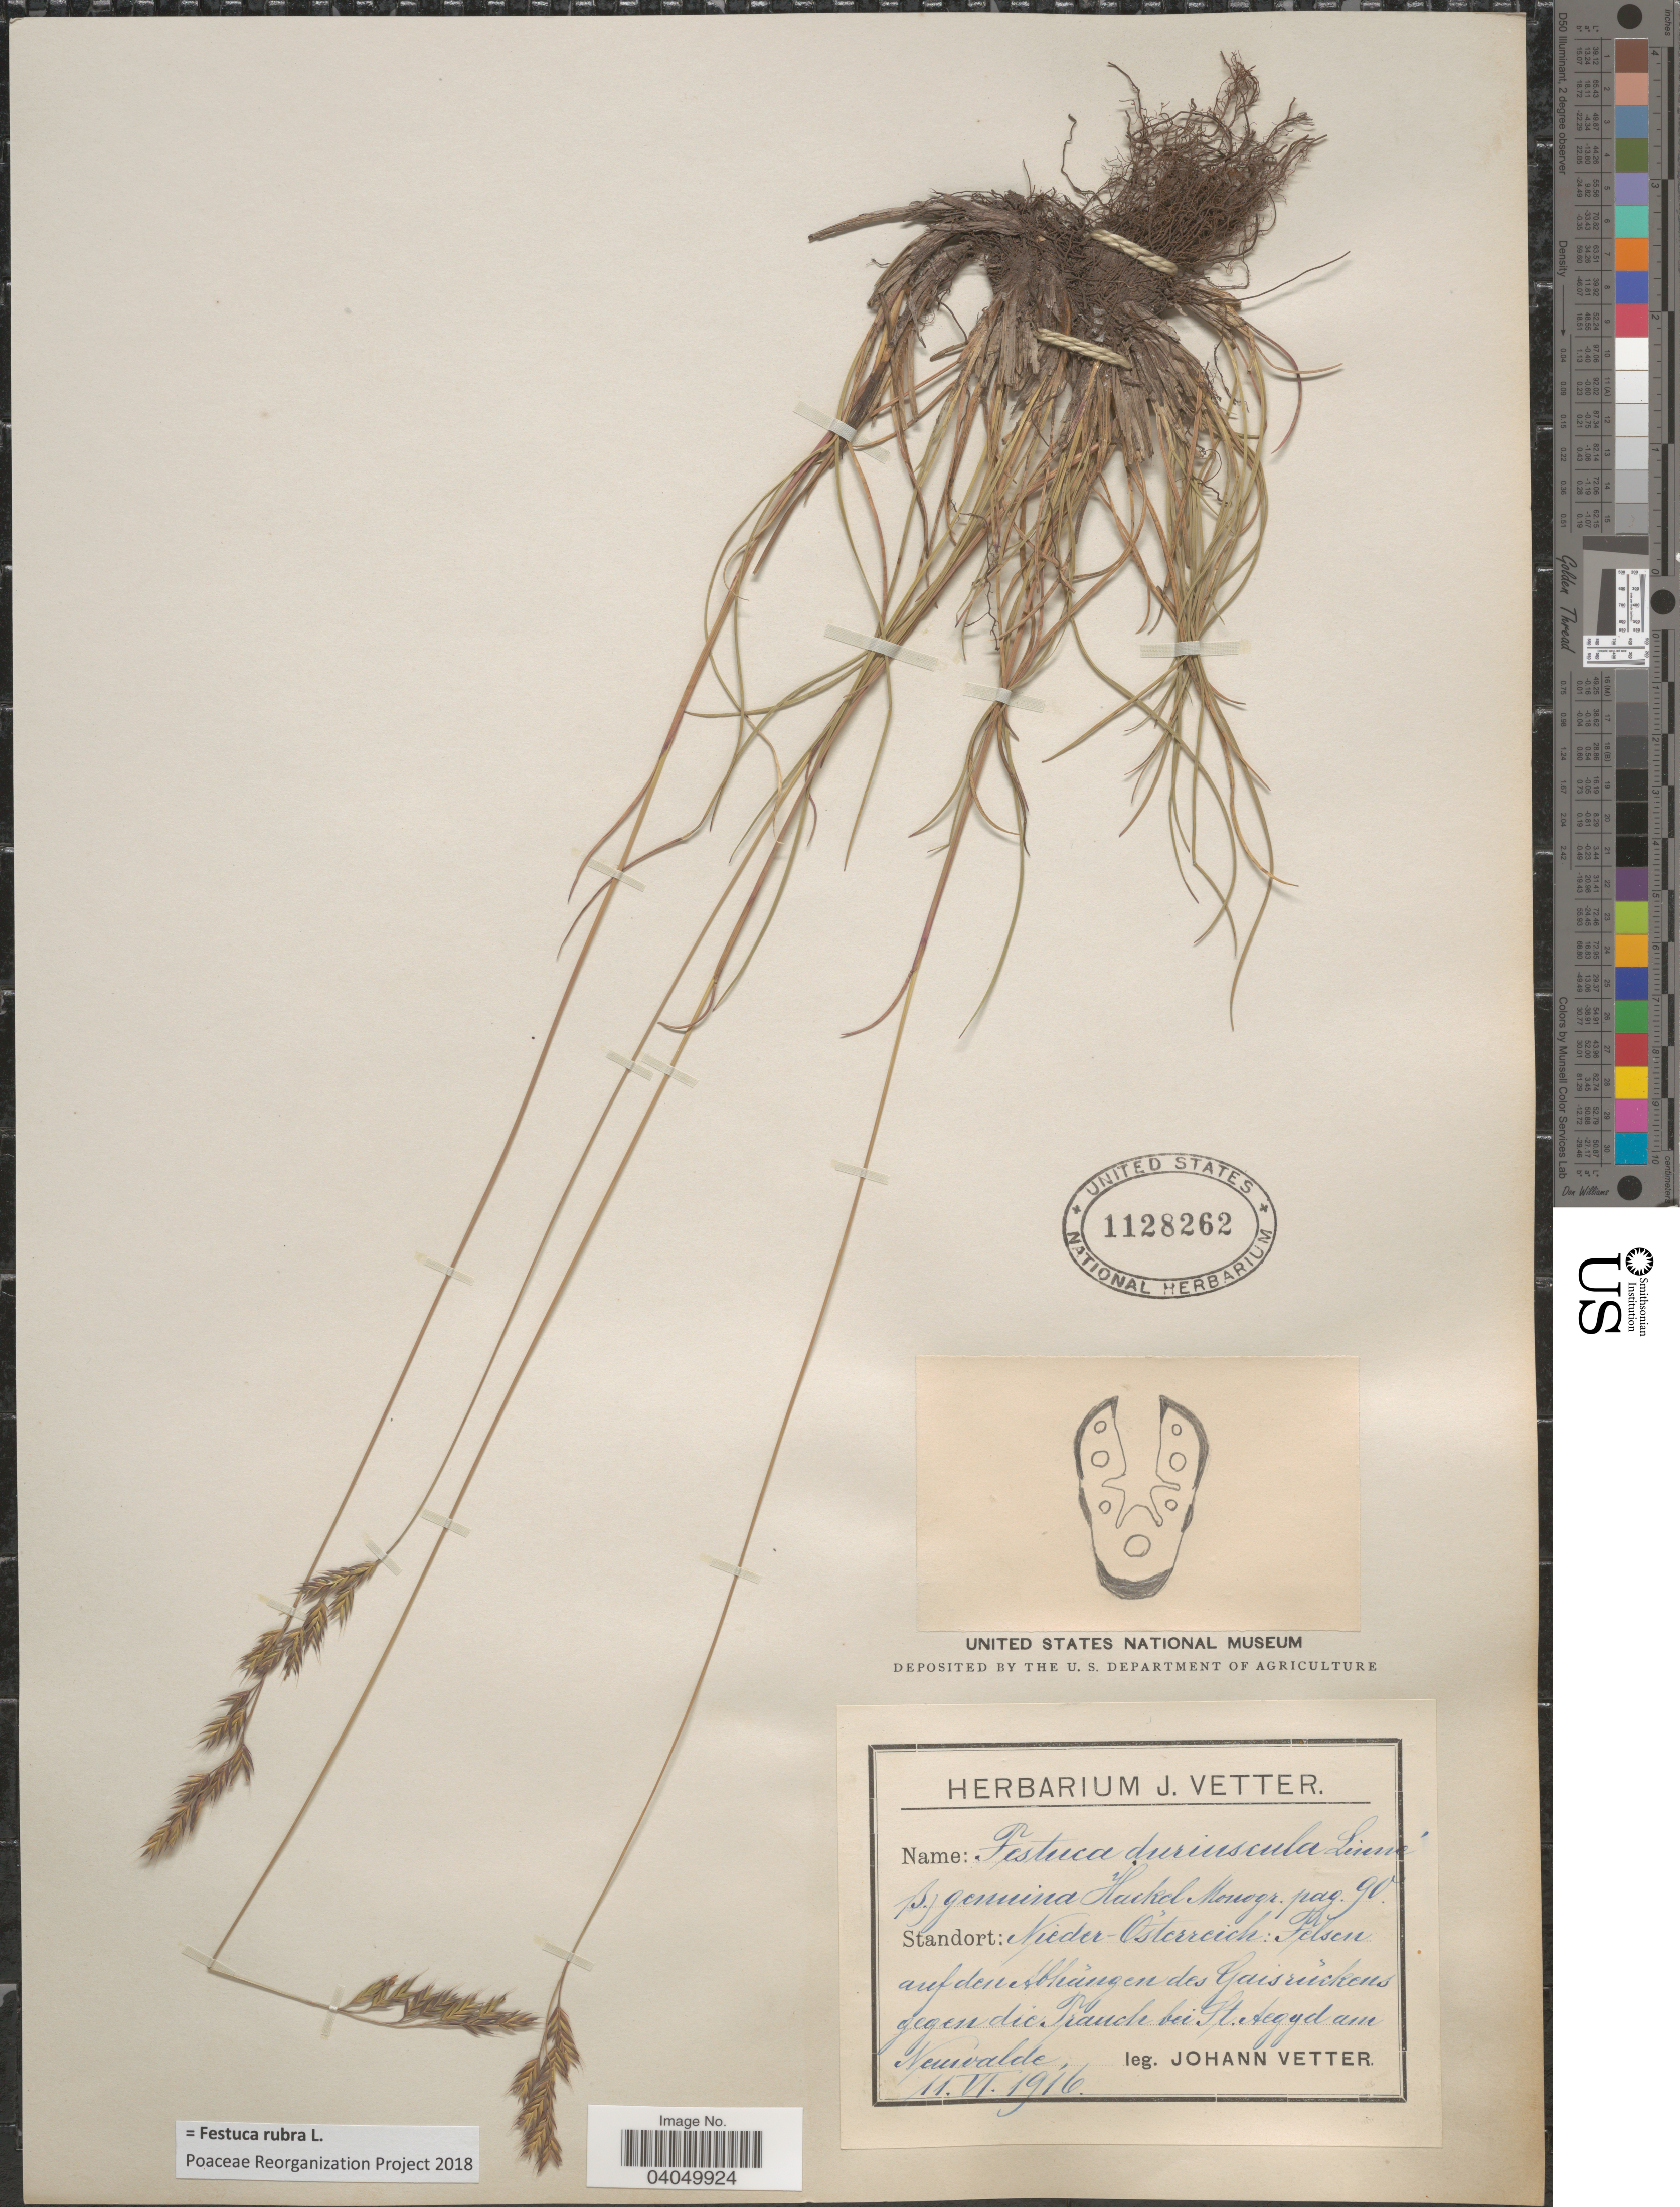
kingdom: Plantae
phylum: Tracheophyta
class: Liliopsida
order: Poales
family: Poaceae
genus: Festuca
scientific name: Festuca rubra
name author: L.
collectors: J. Vetter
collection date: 1916-02-11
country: Austria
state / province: Niederosterreich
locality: Felsen auf den Abhãngen des Gaisrũckens gegen die Trauch bei St. Aegyd am Neuwalde.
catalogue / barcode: US 1128262